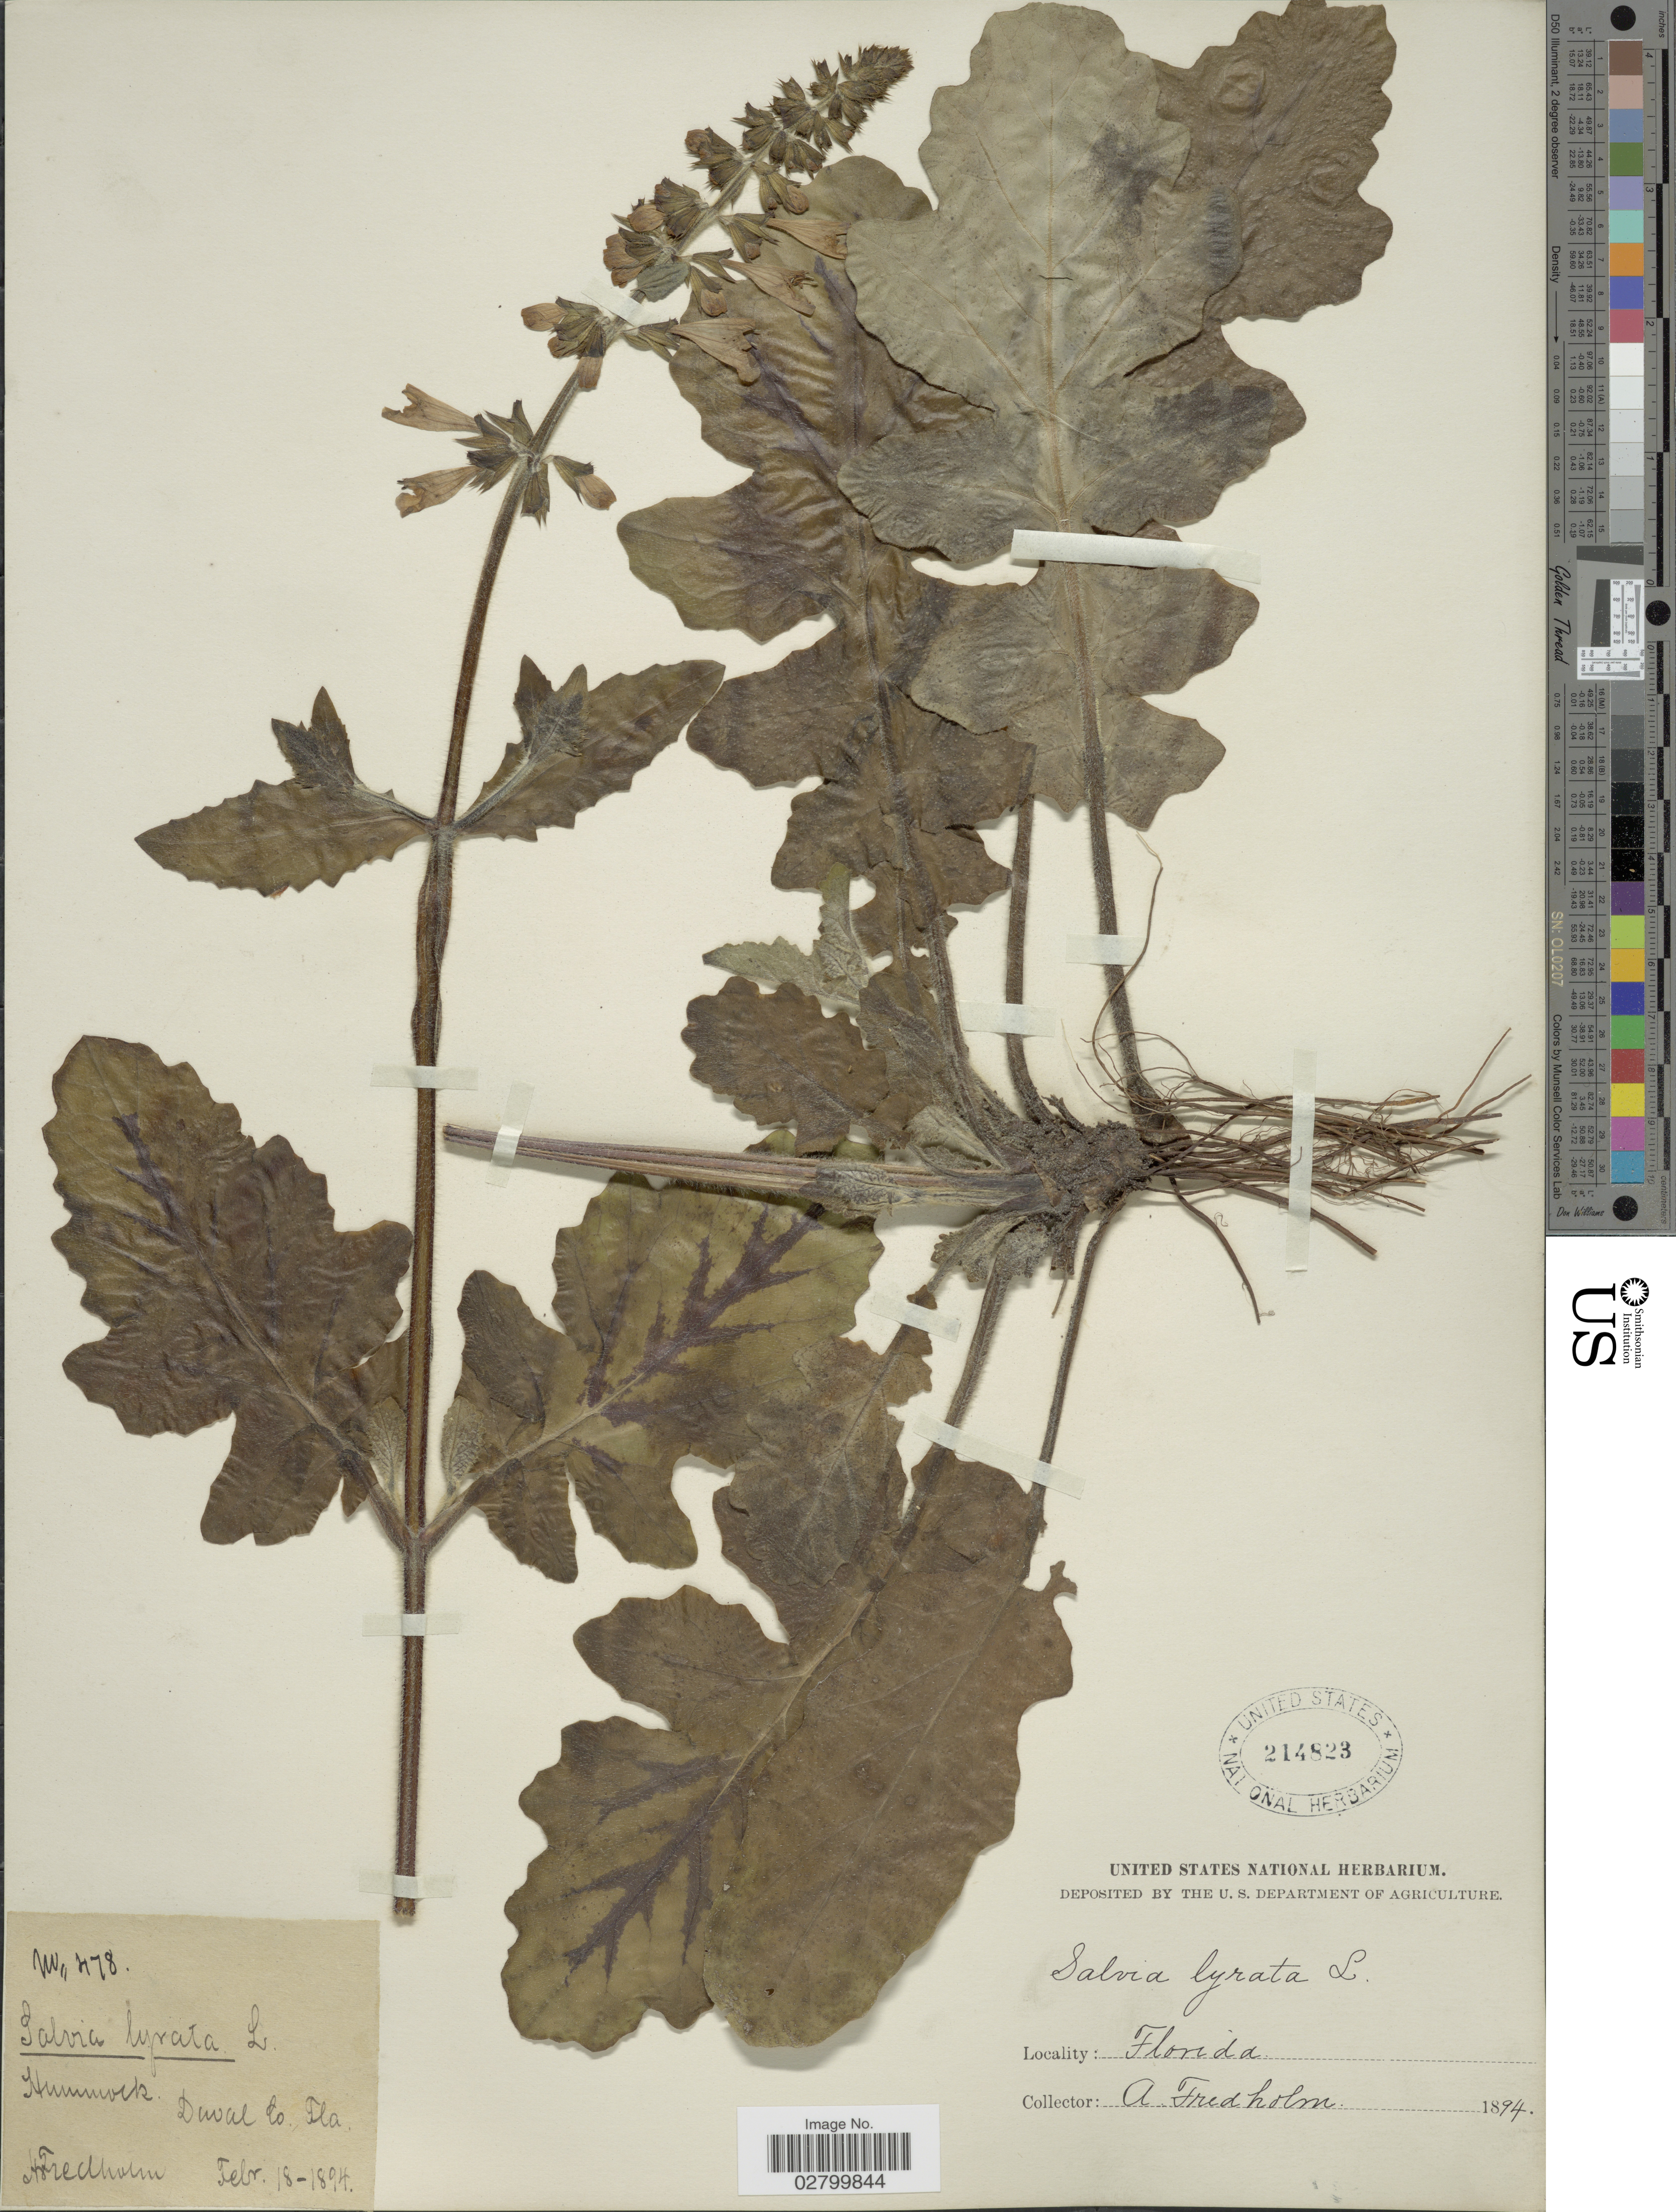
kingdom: Plantae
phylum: Tracheophyta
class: Magnoliopsida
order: Lamiales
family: Lamiaceae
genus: Salvia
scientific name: Salvia lyrata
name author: L.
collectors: A. Fredholm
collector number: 478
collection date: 1894-02-18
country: United States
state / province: Florida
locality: Hummock, Duval Co., Fla.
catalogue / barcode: US 214823